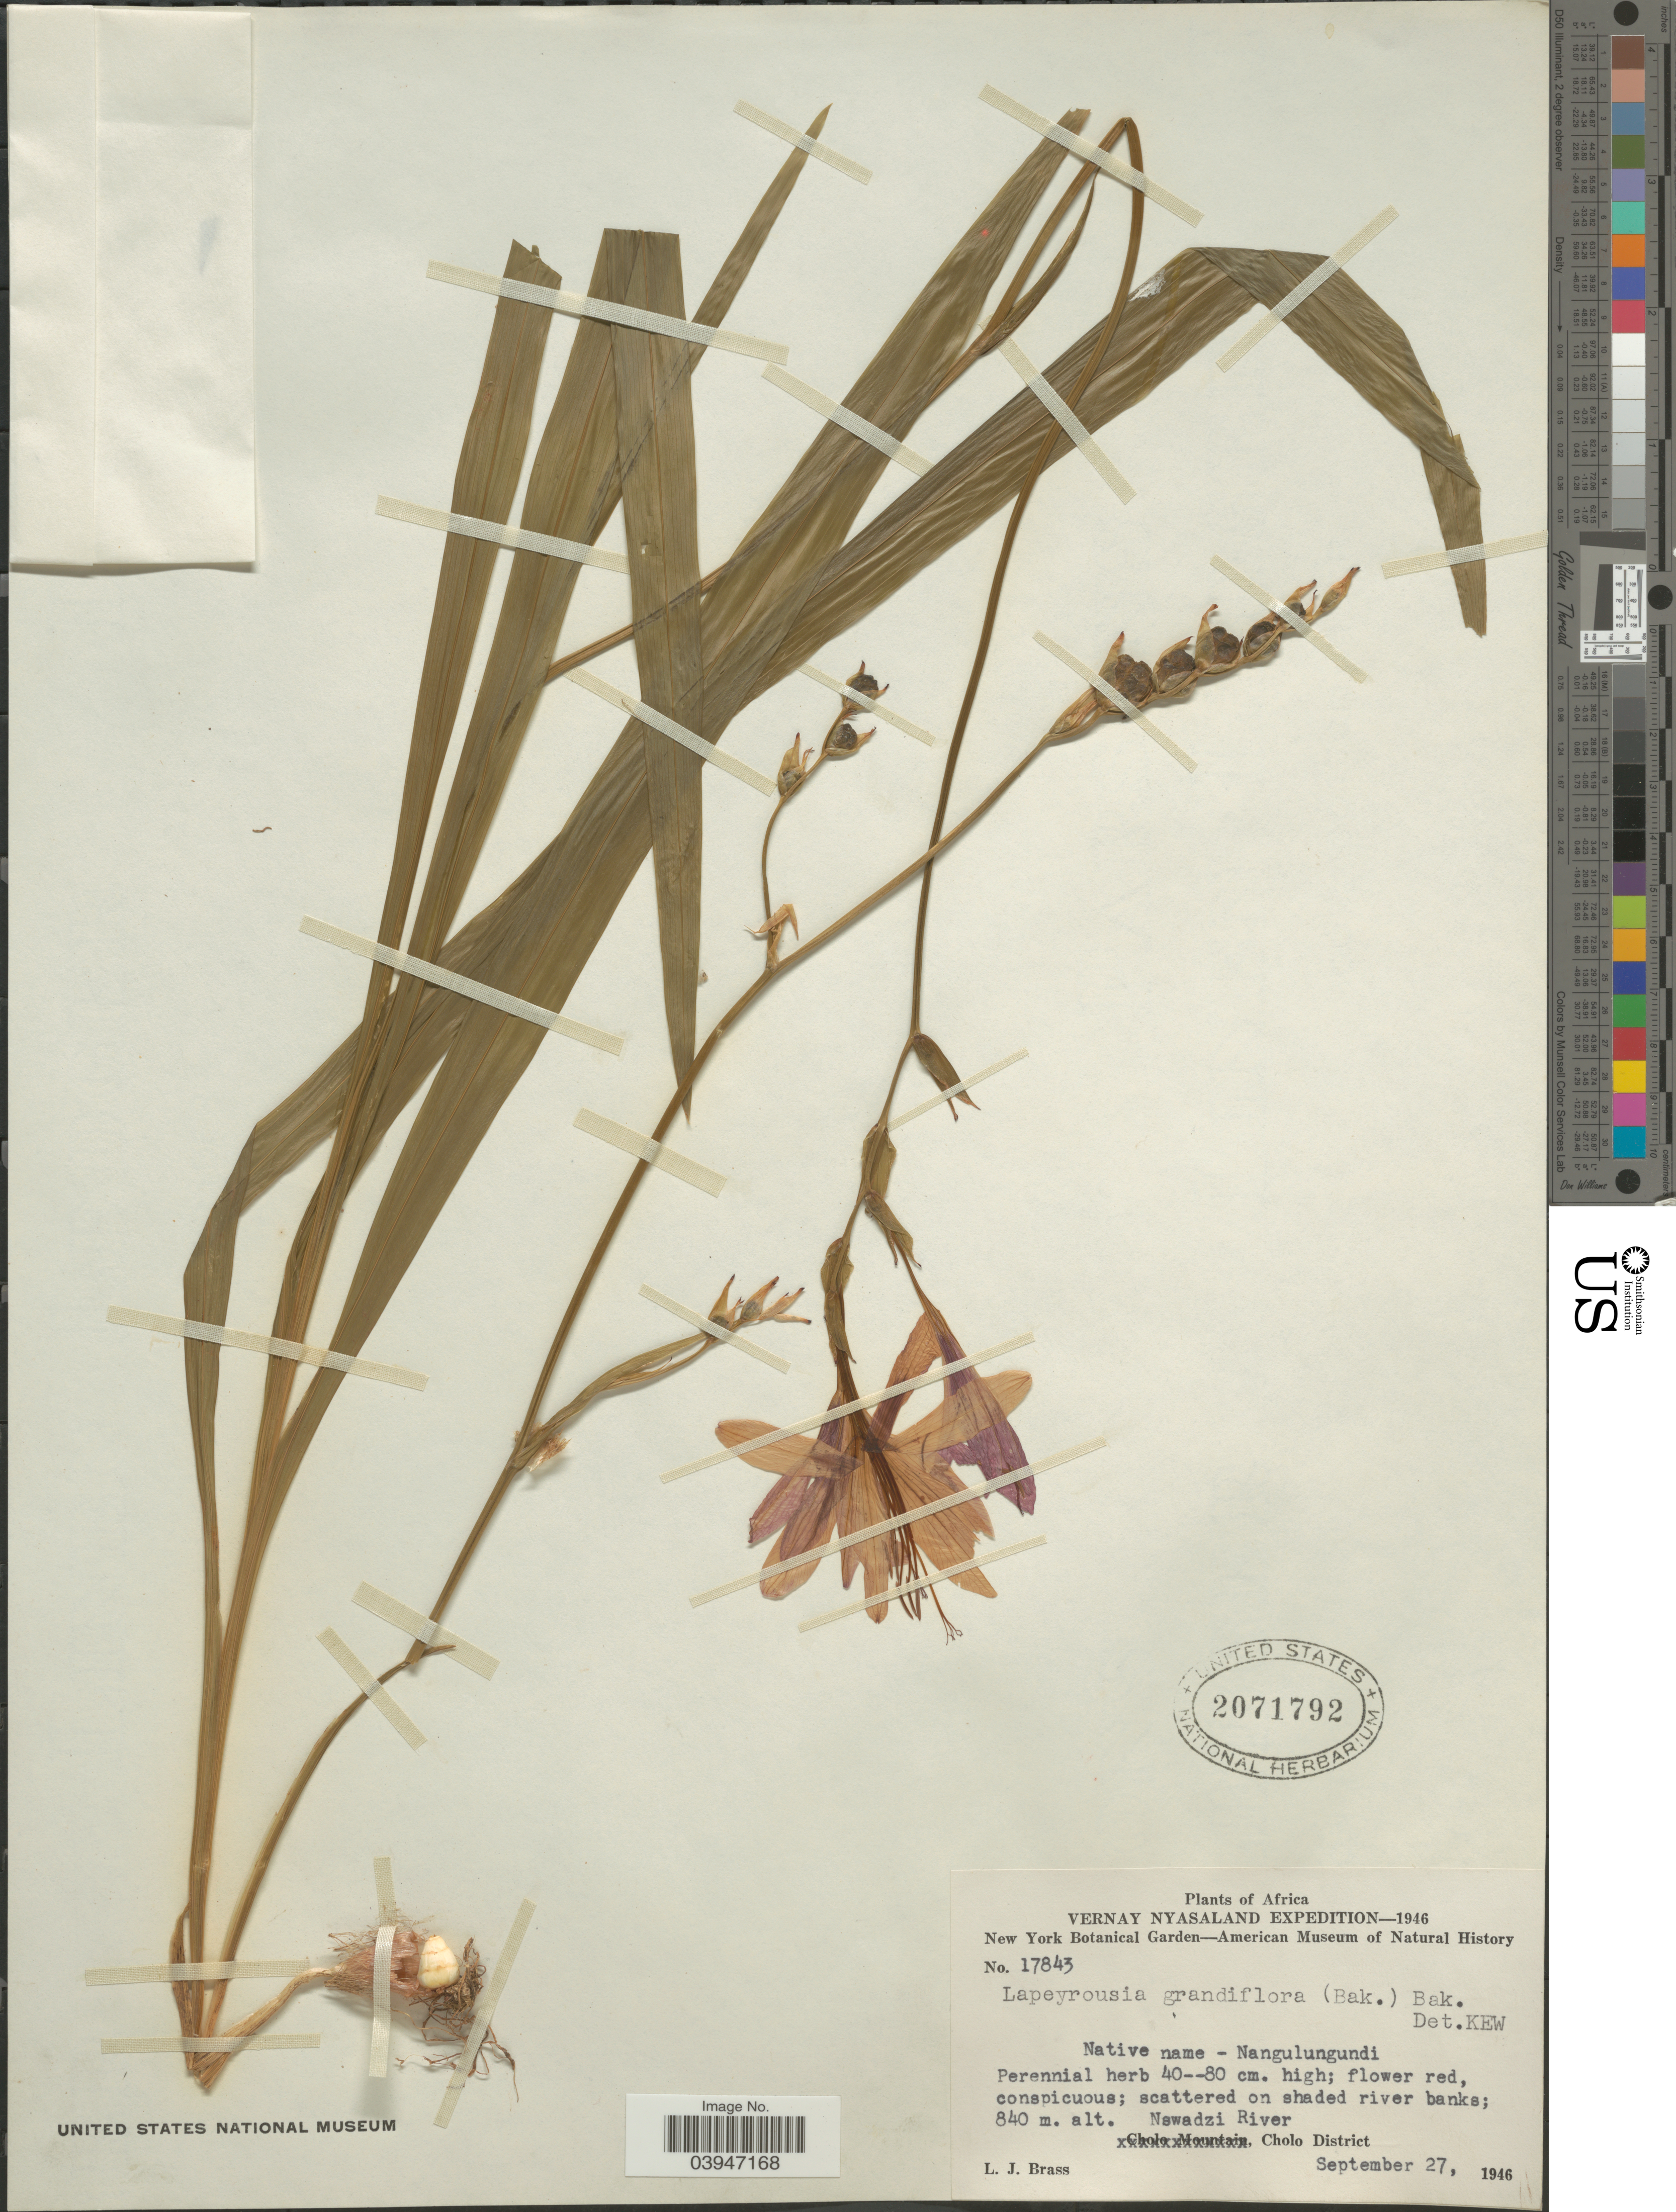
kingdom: Plantae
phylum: Tracheophyta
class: Liliopsida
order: Asparagales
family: Iridaceae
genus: Lapeirousia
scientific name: Lapeirousia grandiflora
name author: Jacq.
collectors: L. J. Brass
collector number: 17843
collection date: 1946-09-27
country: Malawi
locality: Vernay Nyasaland. Nswadzi River, Cholo District.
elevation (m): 840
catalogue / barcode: US 2071792